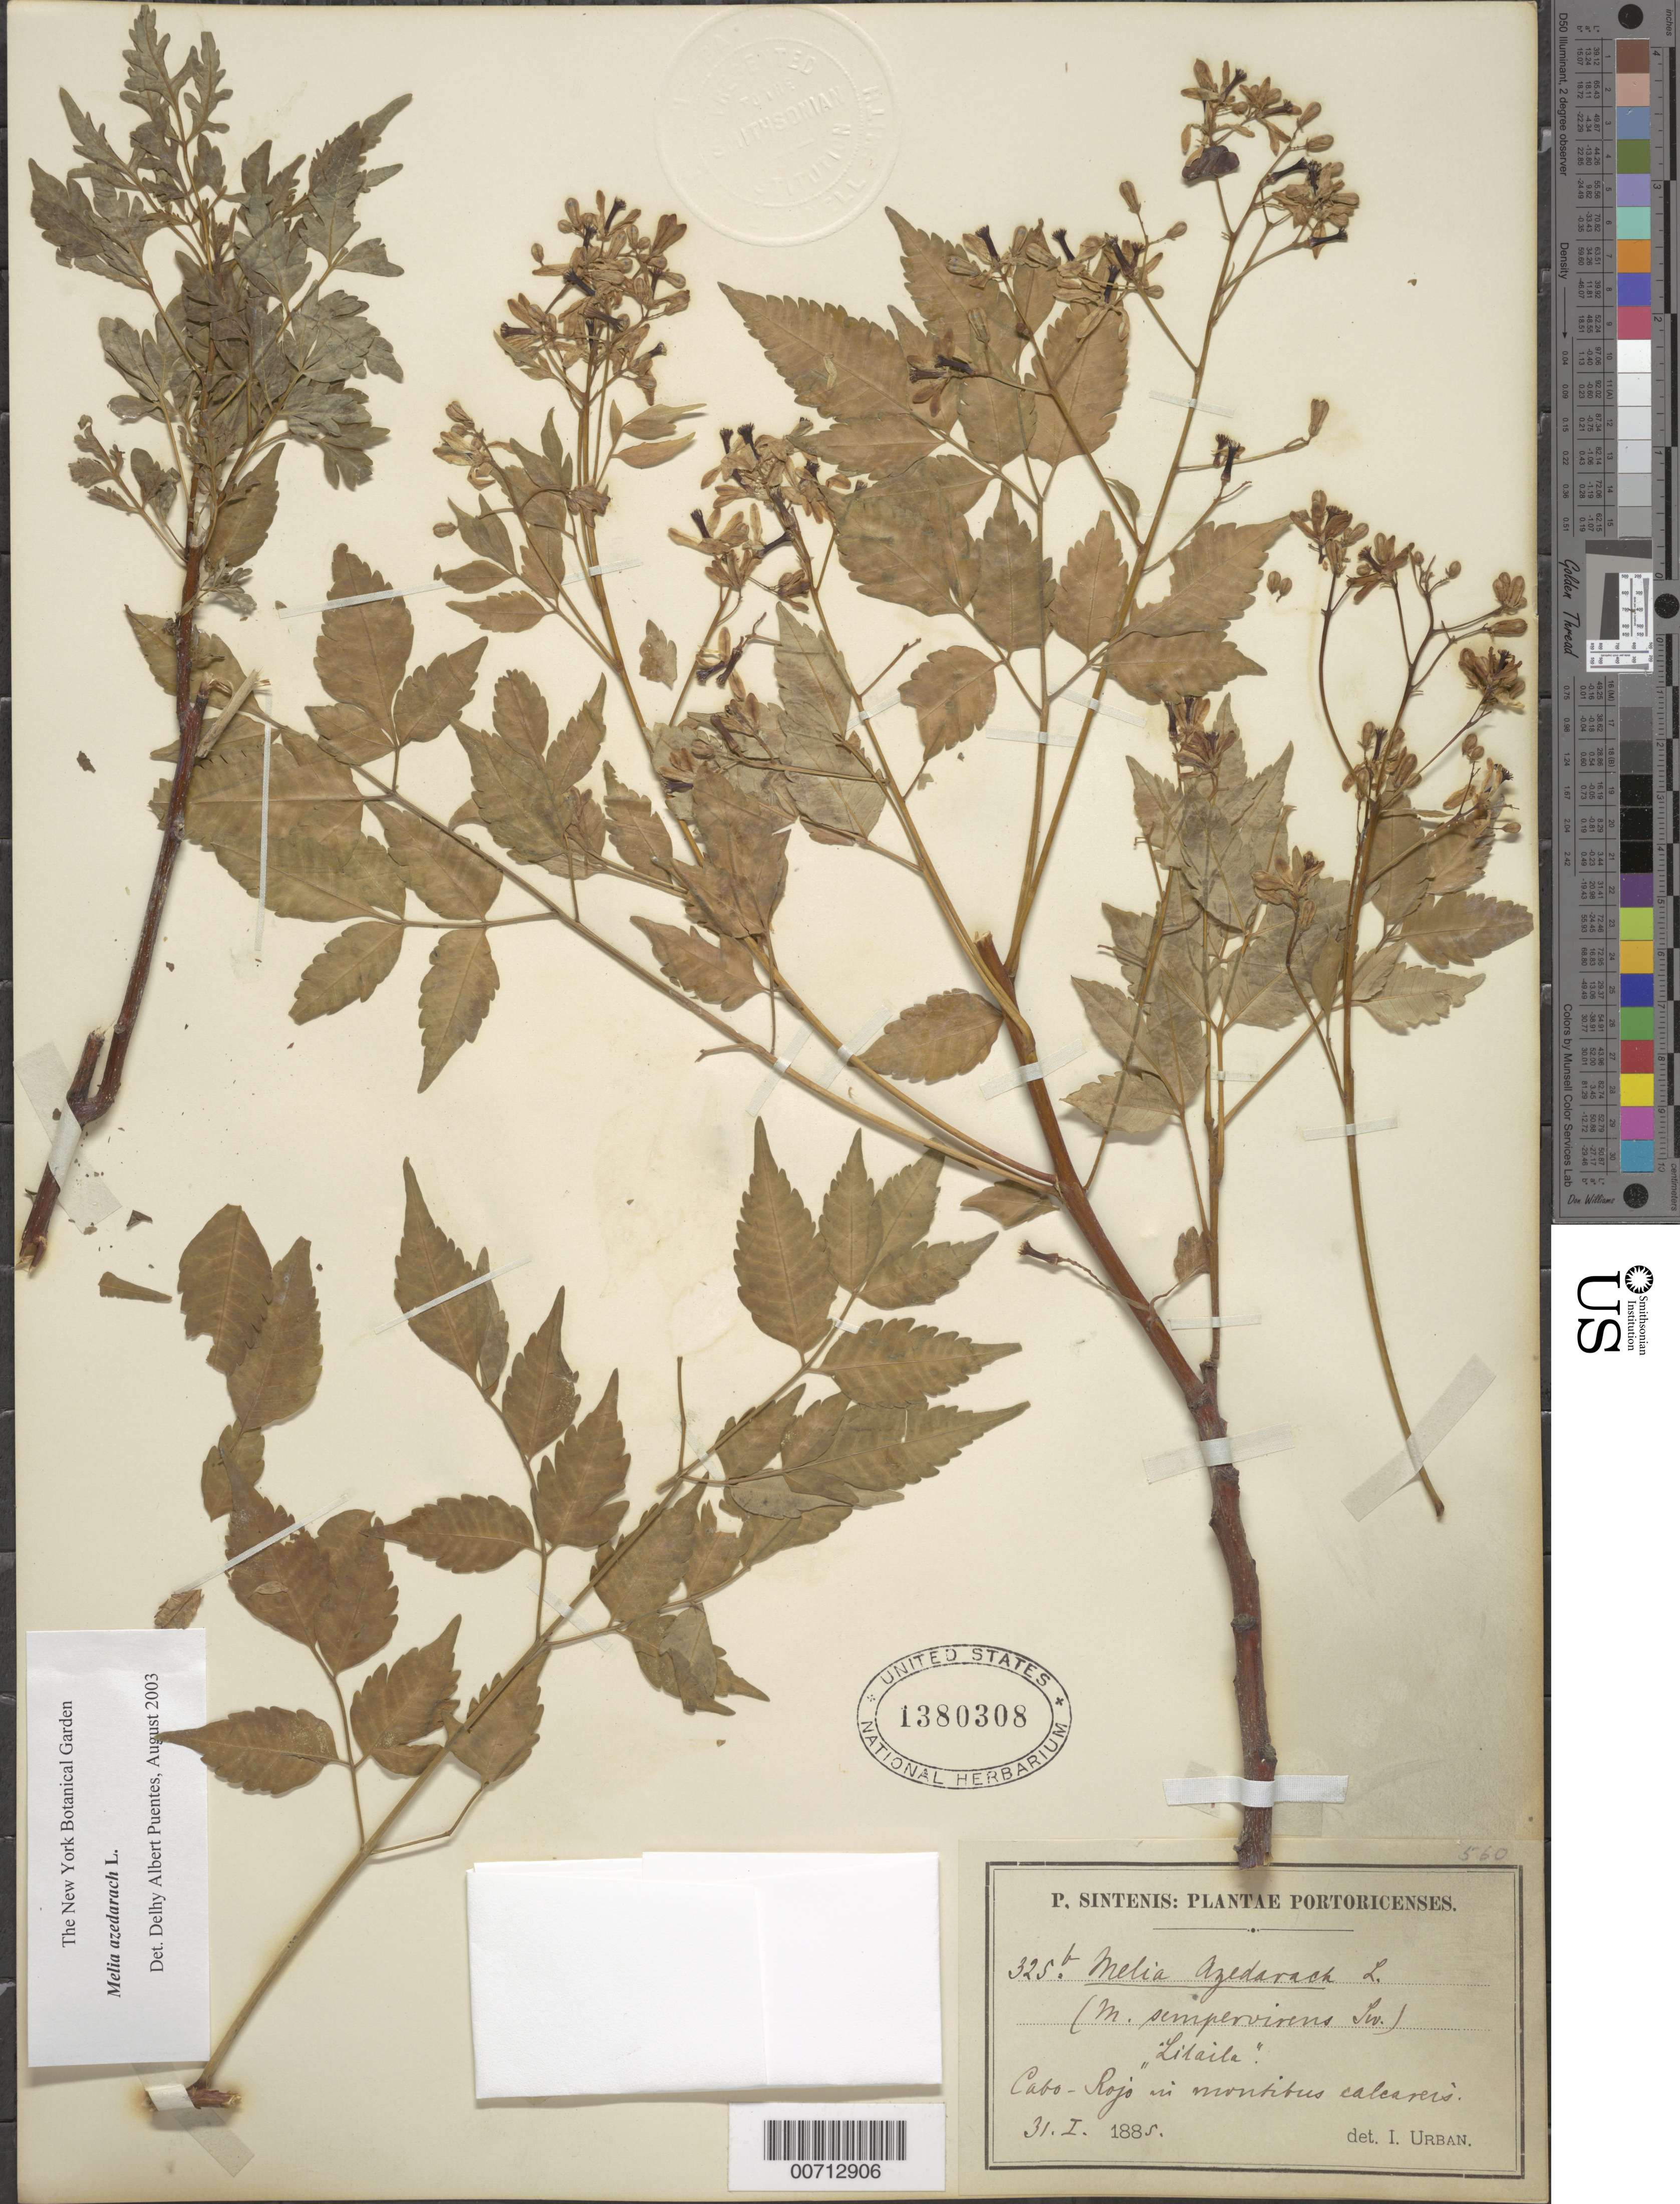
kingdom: Plantae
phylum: Tracheophyta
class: Magnoliopsida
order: Sapindales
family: Meliaceae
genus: Melia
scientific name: Melia azedarach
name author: L.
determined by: Urban, Ignatz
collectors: P. Sintenis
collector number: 325b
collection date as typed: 31 Jan 1885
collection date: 1885-01-31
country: Puerto Rico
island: Greater Antilles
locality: Cabo-Rojo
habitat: In montibus calcareis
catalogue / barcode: US 1380308